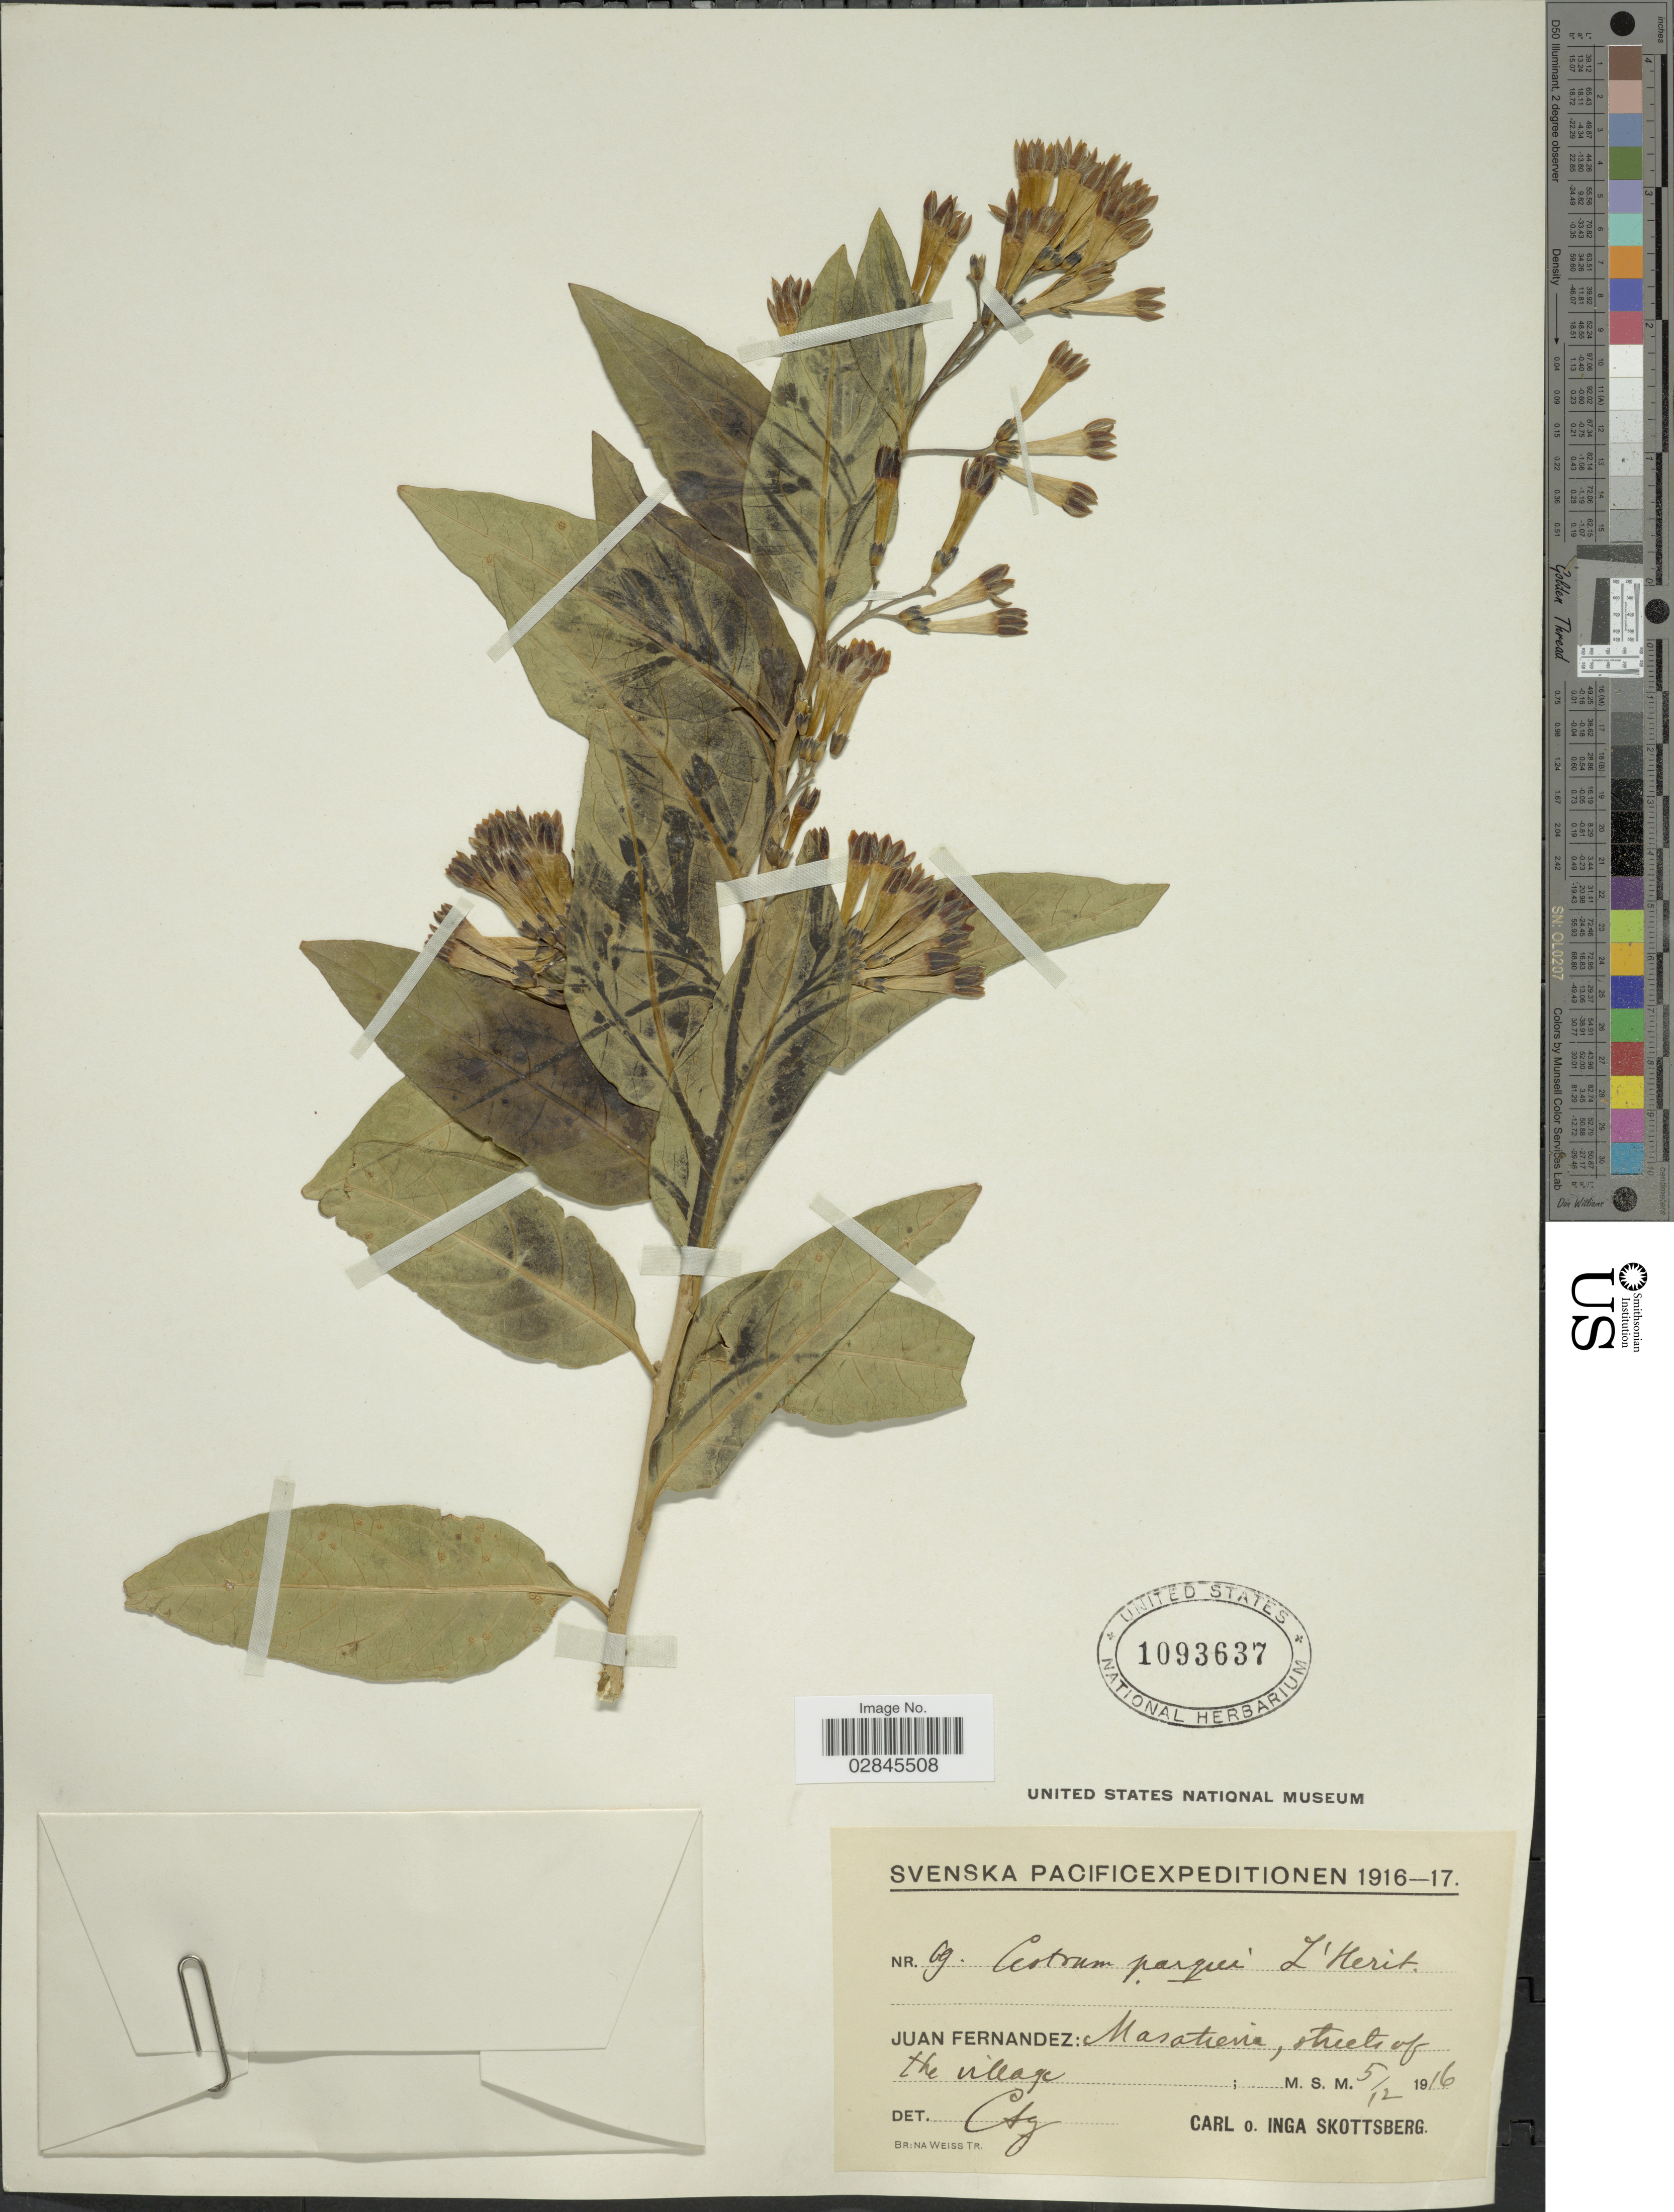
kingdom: Plantae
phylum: Tracheophyta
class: Magnoliopsida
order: Solanales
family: Solanaceae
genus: Cestrum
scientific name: Cestrum parqui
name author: L'Hér.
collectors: C. Skottsberg & I. Skottsberg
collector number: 69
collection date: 1916-12-05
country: Chile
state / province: Valparaíso (V)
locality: Juan Fernandez: Masatierra, streets of the village.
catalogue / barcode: US 1093637